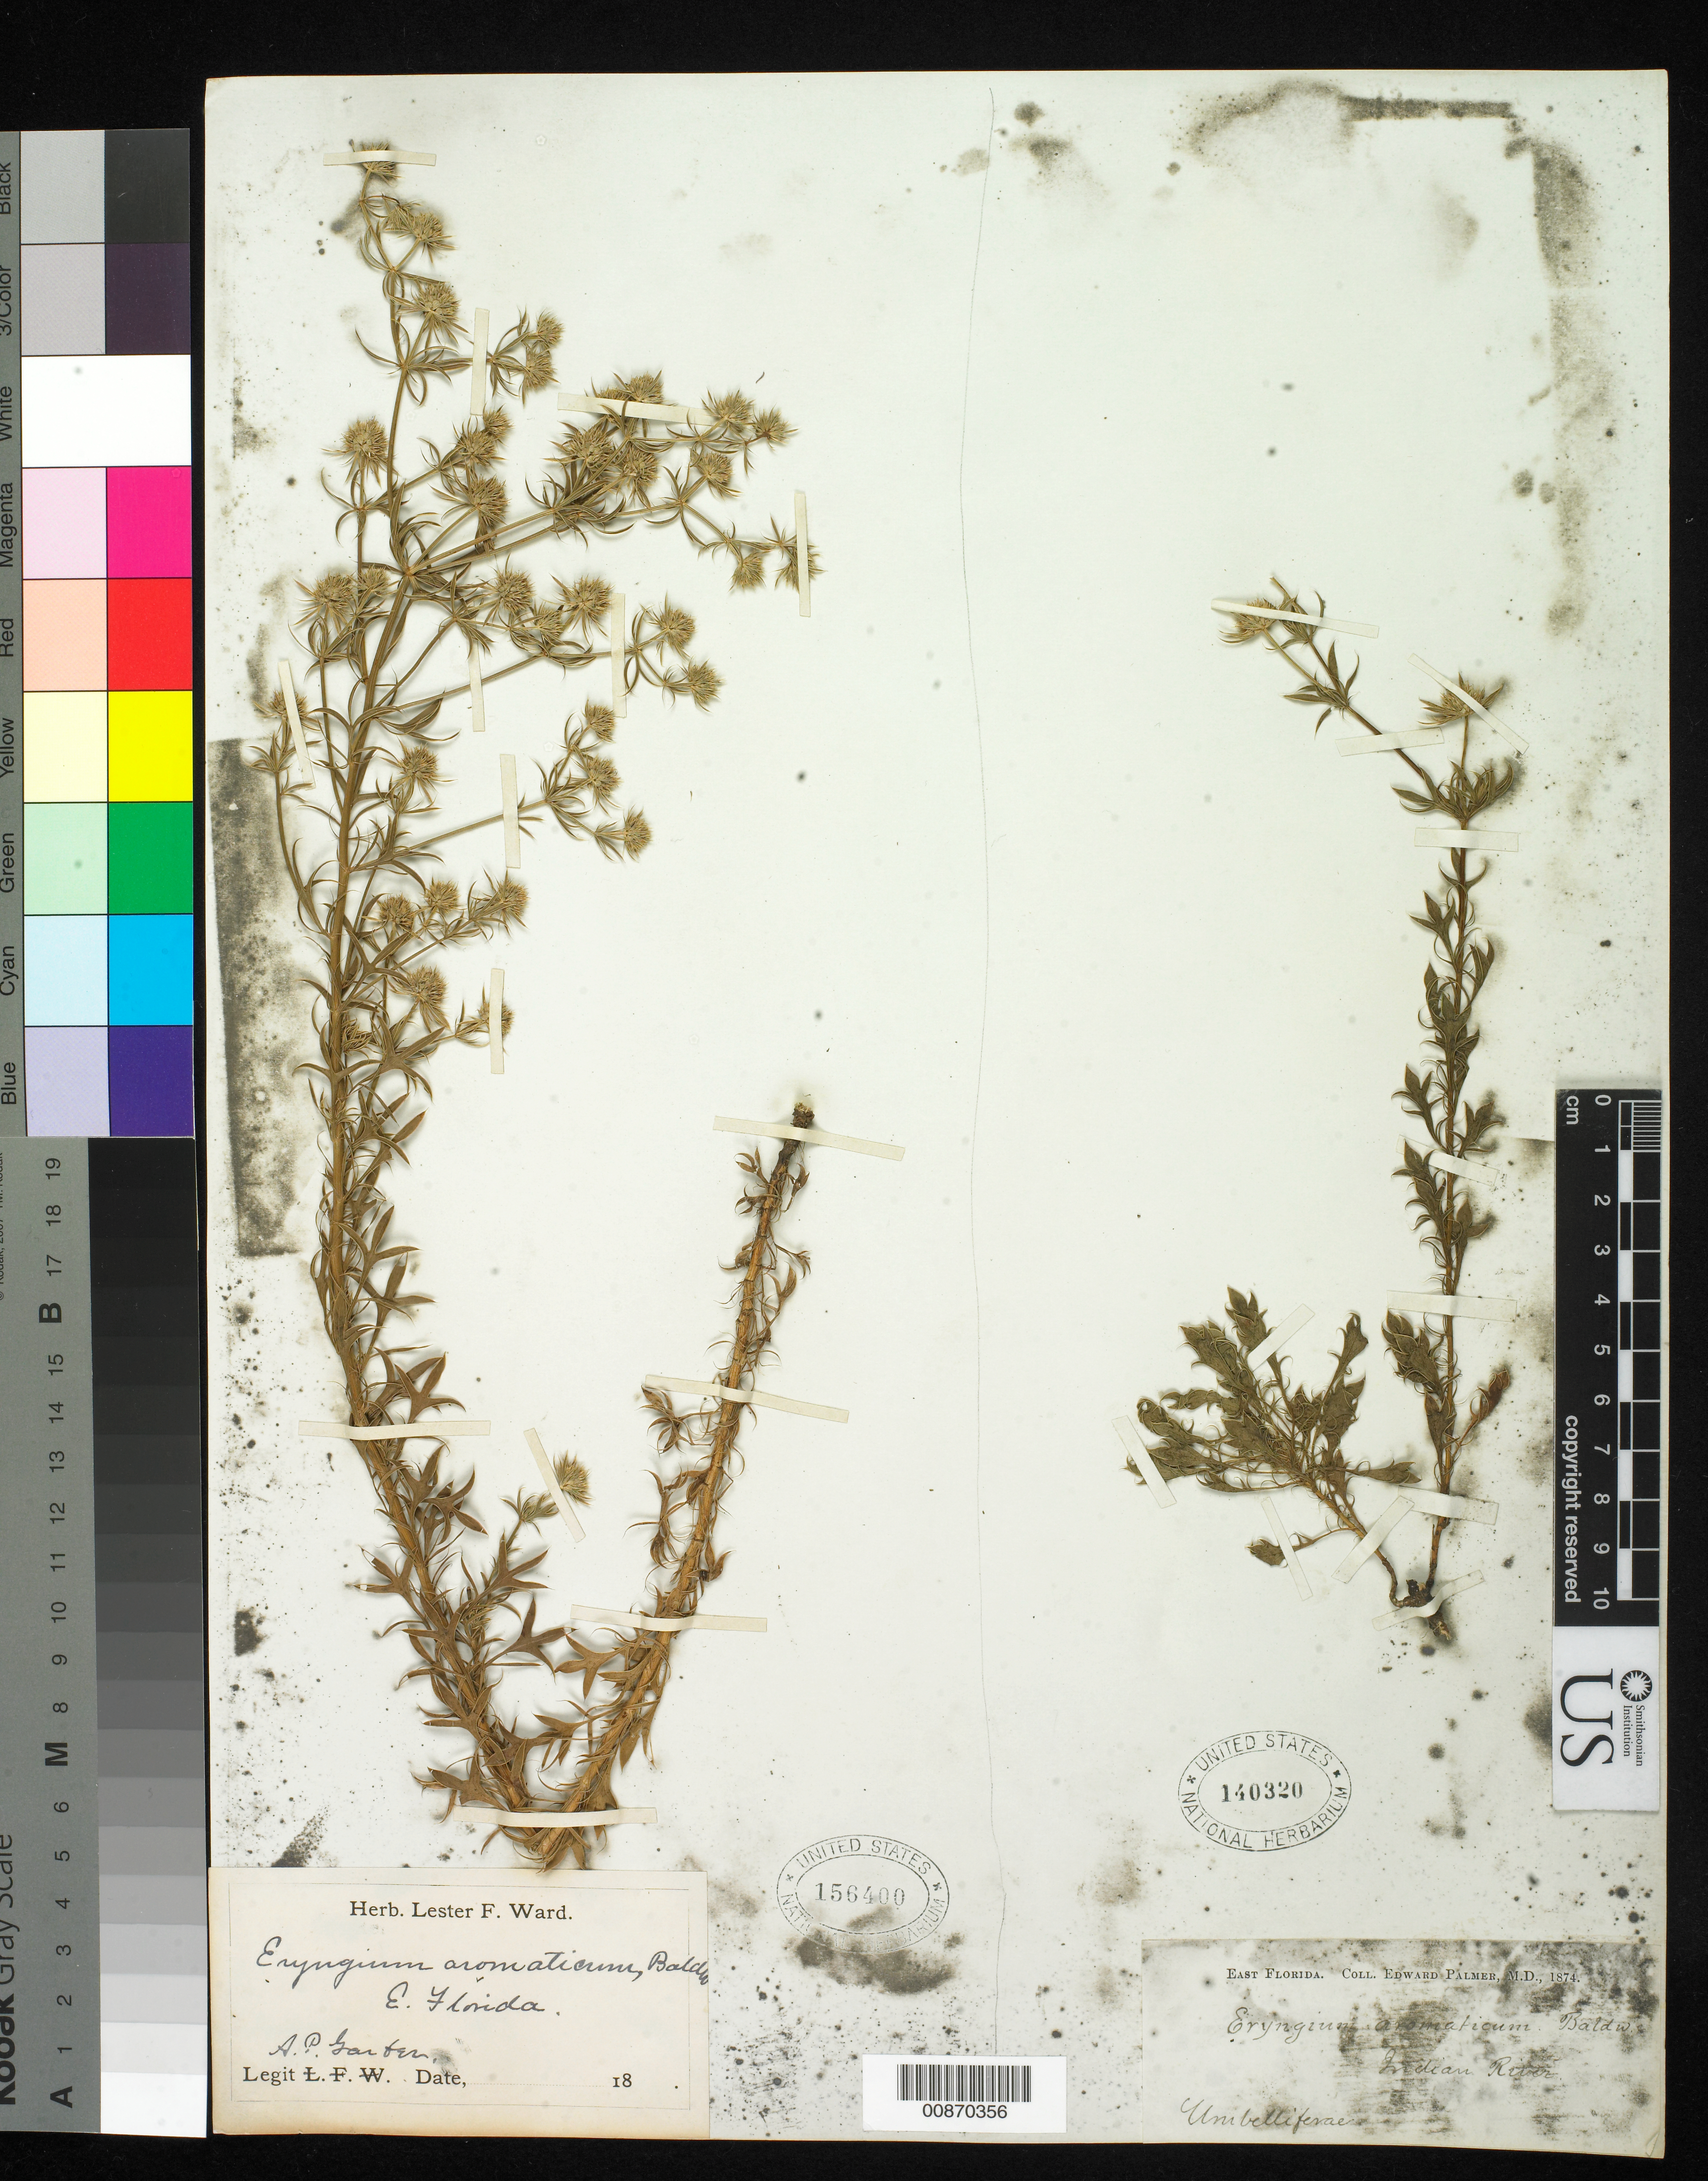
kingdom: Plantae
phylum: Tracheophyta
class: Magnoliopsida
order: Apiales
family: Apiaceae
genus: Eryngium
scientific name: Eryngium aromaticum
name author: Baldwin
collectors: E. Palmer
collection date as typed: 1874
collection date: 1874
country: United States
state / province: Florida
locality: E. Florida. Indian River.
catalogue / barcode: US 140320-2